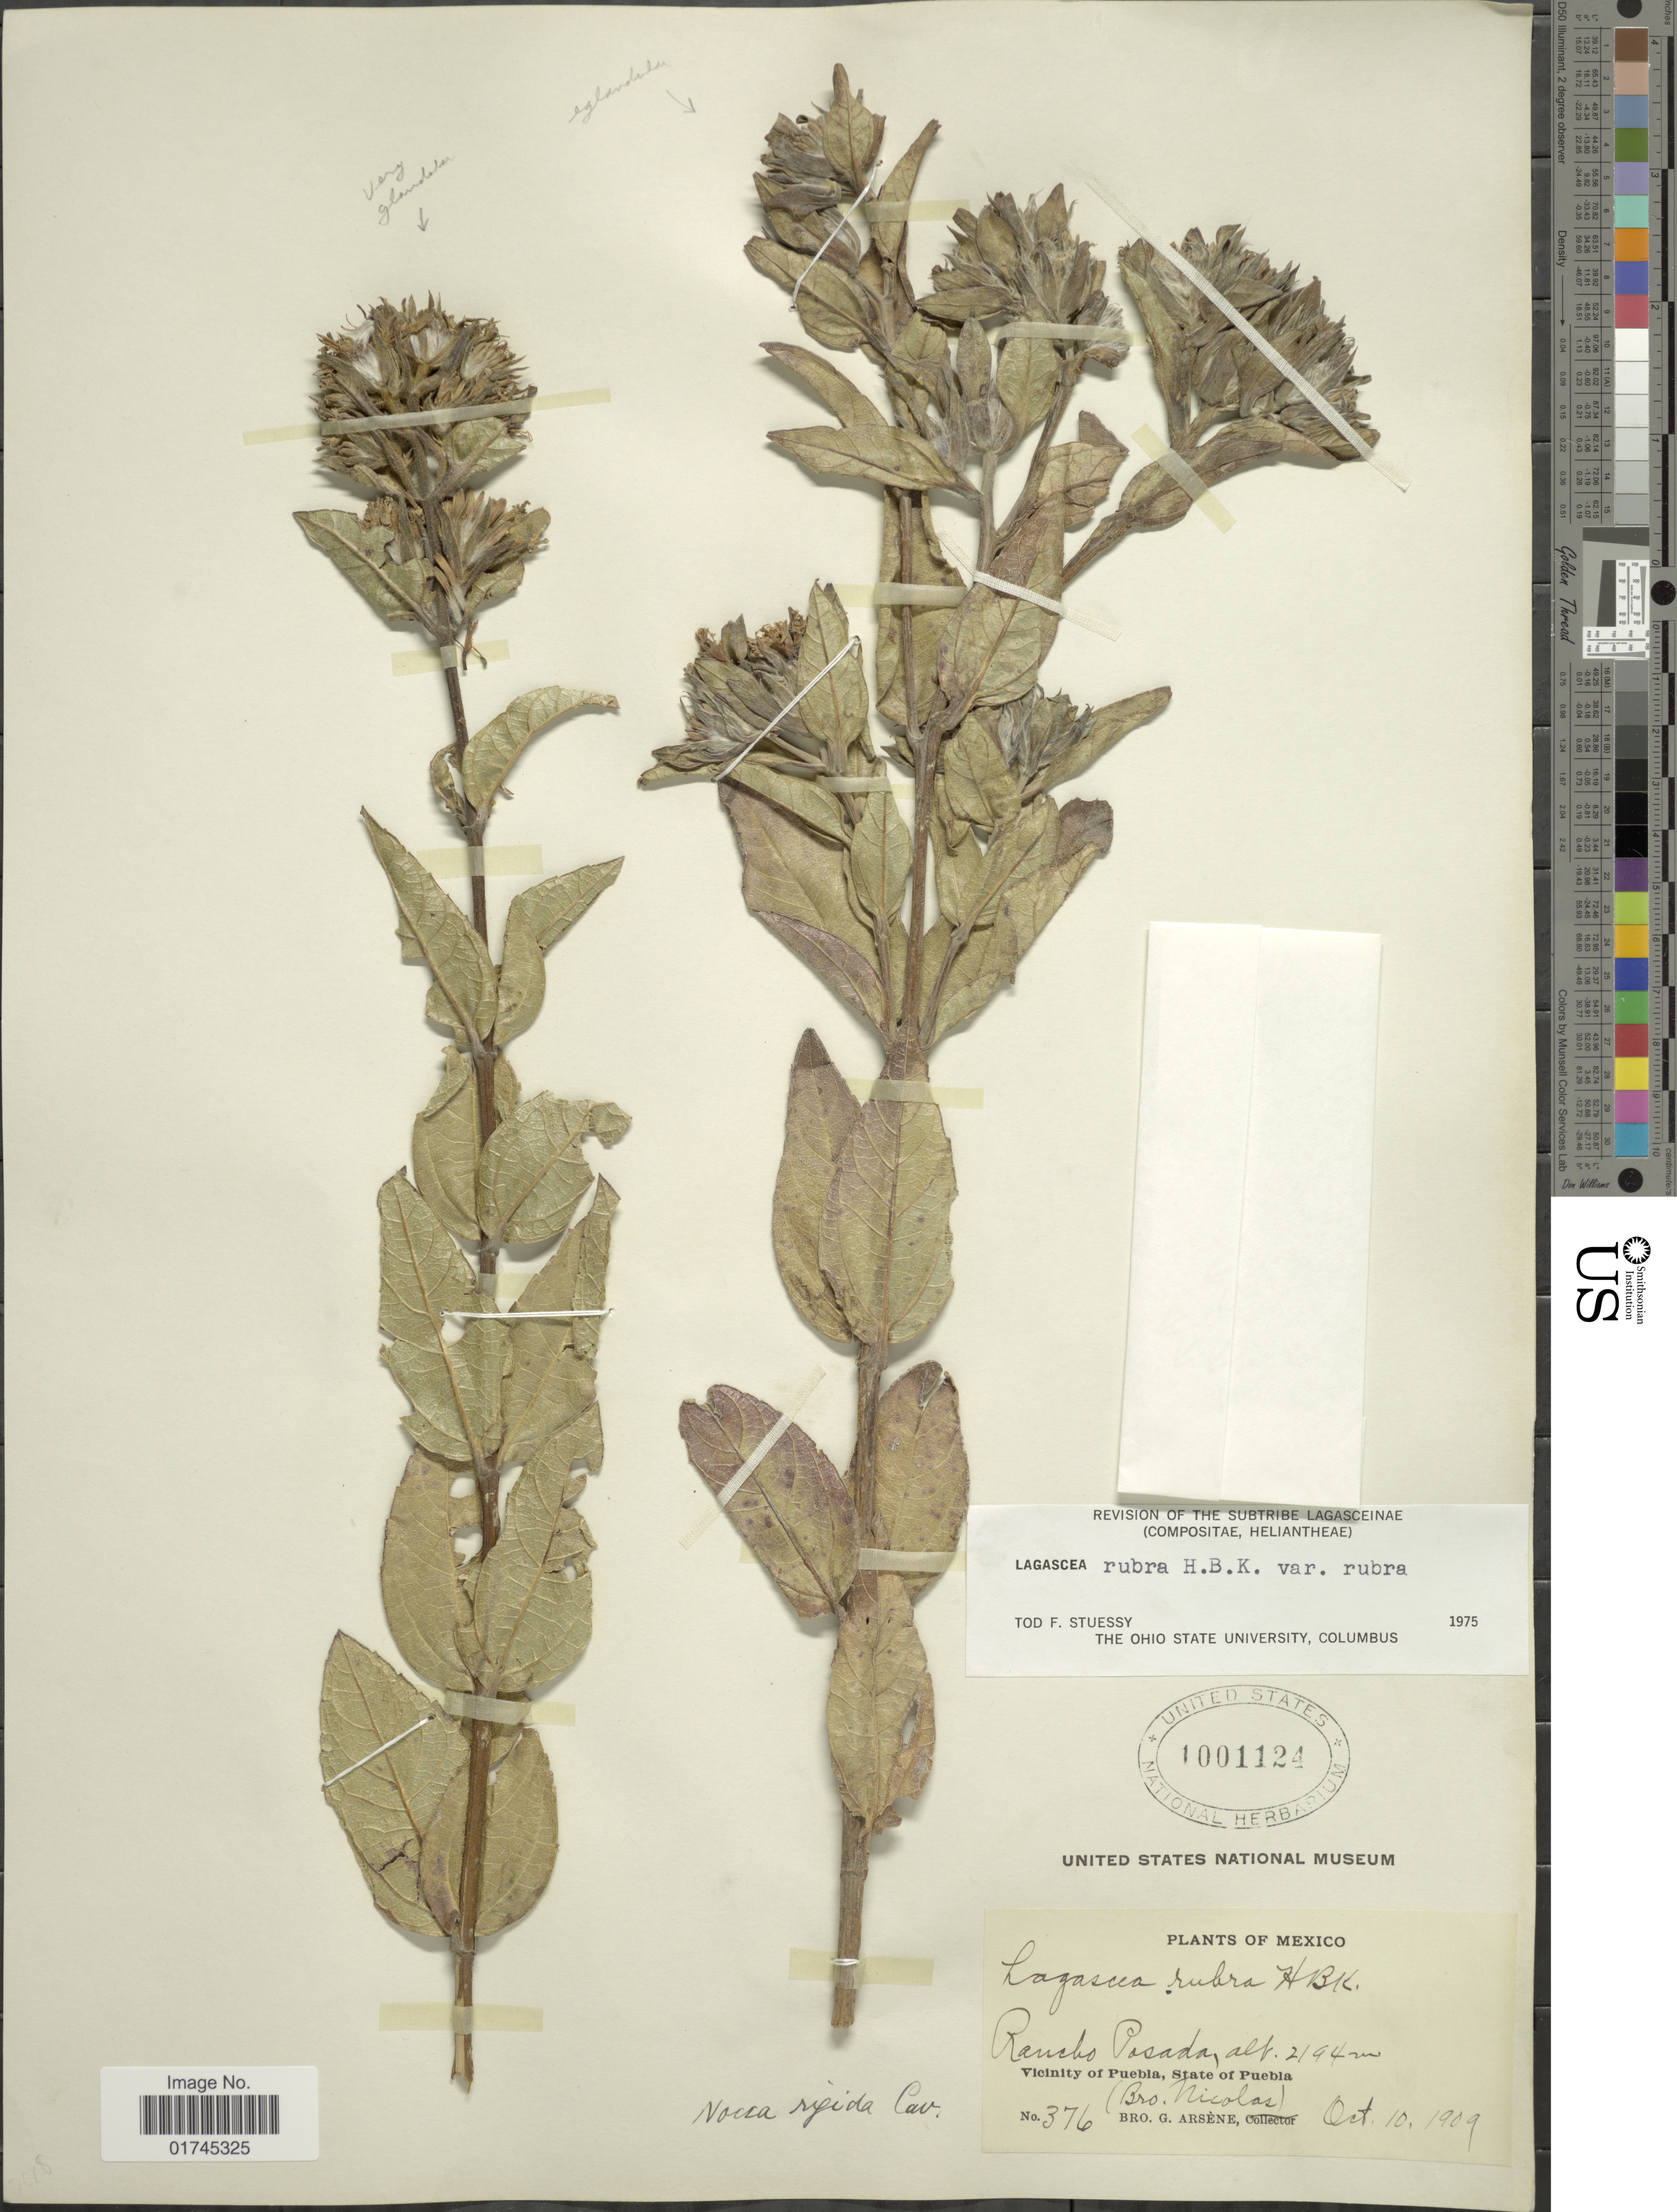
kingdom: Plantae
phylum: Tracheophyta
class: Magnoliopsida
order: Asterales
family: Asteraceae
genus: Lagascea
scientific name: Lagascea rigida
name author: Cav.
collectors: Bro. G. Arsène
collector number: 376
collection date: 1909-10-10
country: Mexico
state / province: Puebla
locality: Rancho Posada, vicinity of Puebla.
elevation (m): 2194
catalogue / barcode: US 1001124